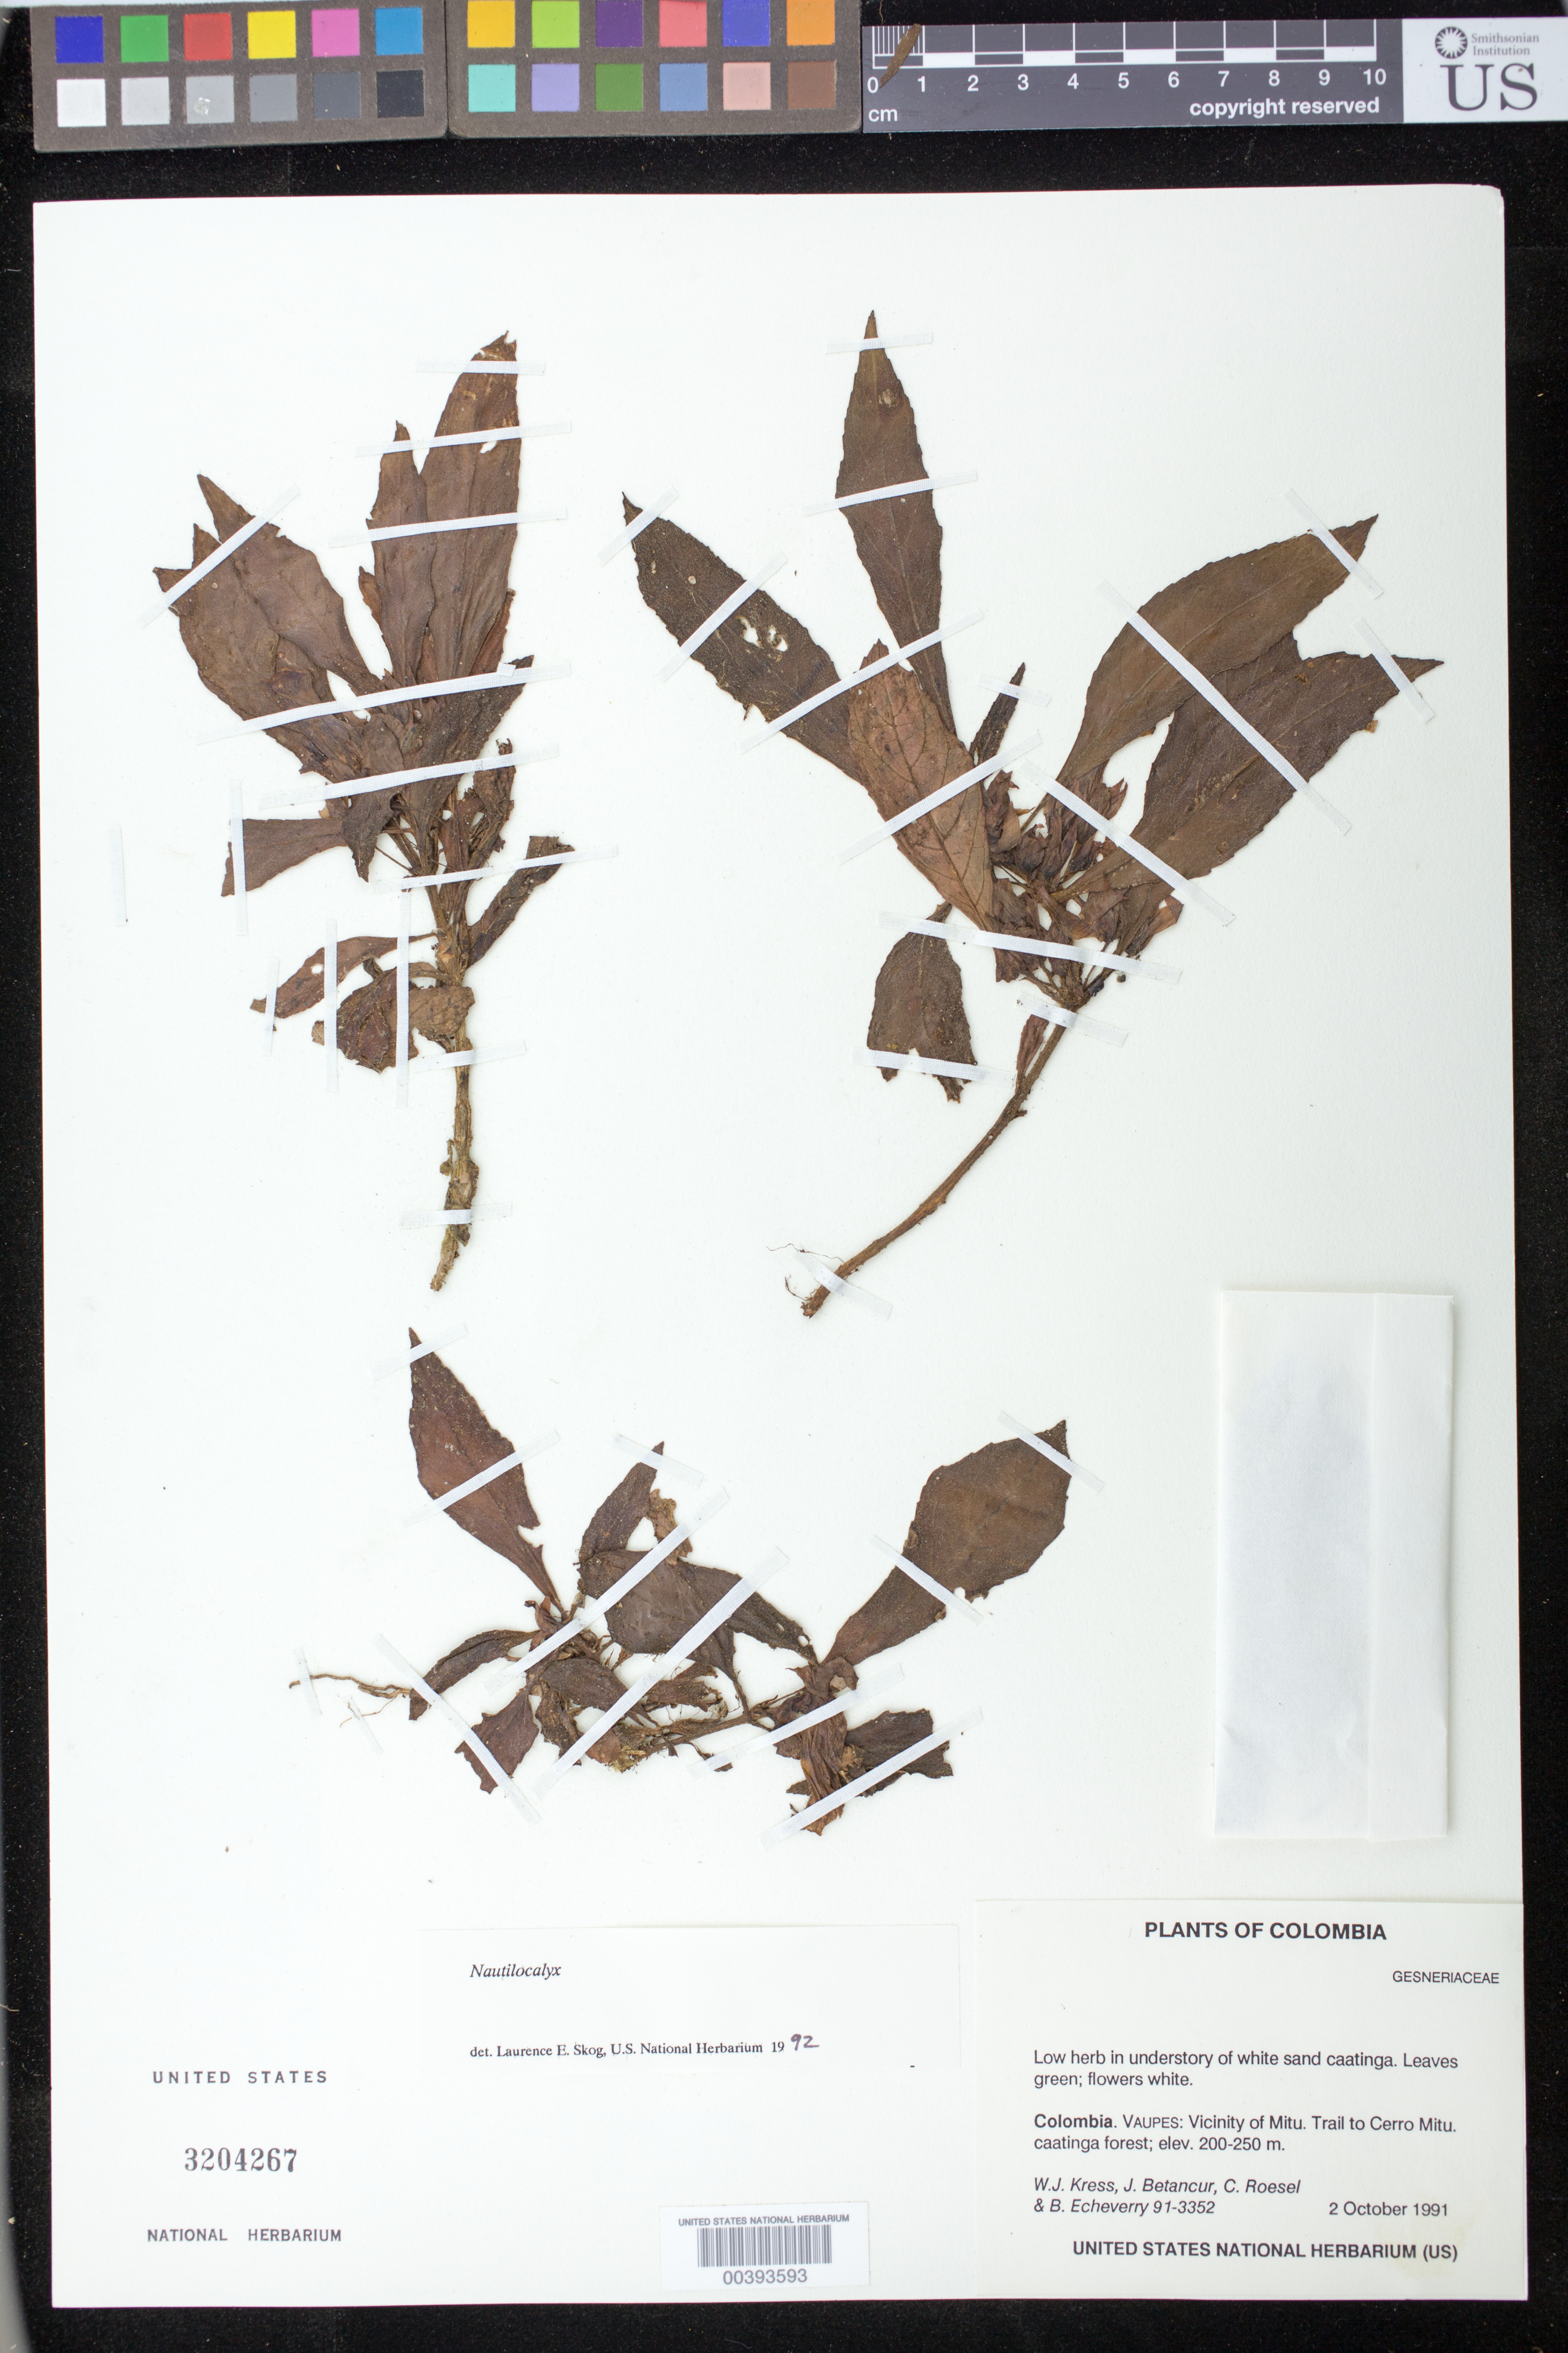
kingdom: Plantae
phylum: Tracheophyta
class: Magnoliopsida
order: Lamiales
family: Gesneriaceae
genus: Nautilocalyx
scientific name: Nautilocalyx sp.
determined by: Skog, Laurence E.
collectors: W. J. Kress, J. C. Betancur, C. S. Roesel & B. Echeverry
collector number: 91- 3352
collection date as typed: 02 Oct 1991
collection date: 1991-10-02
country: Colombia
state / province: Vaupés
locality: Mitu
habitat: Caatinga forest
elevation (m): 200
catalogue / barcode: US 3204267